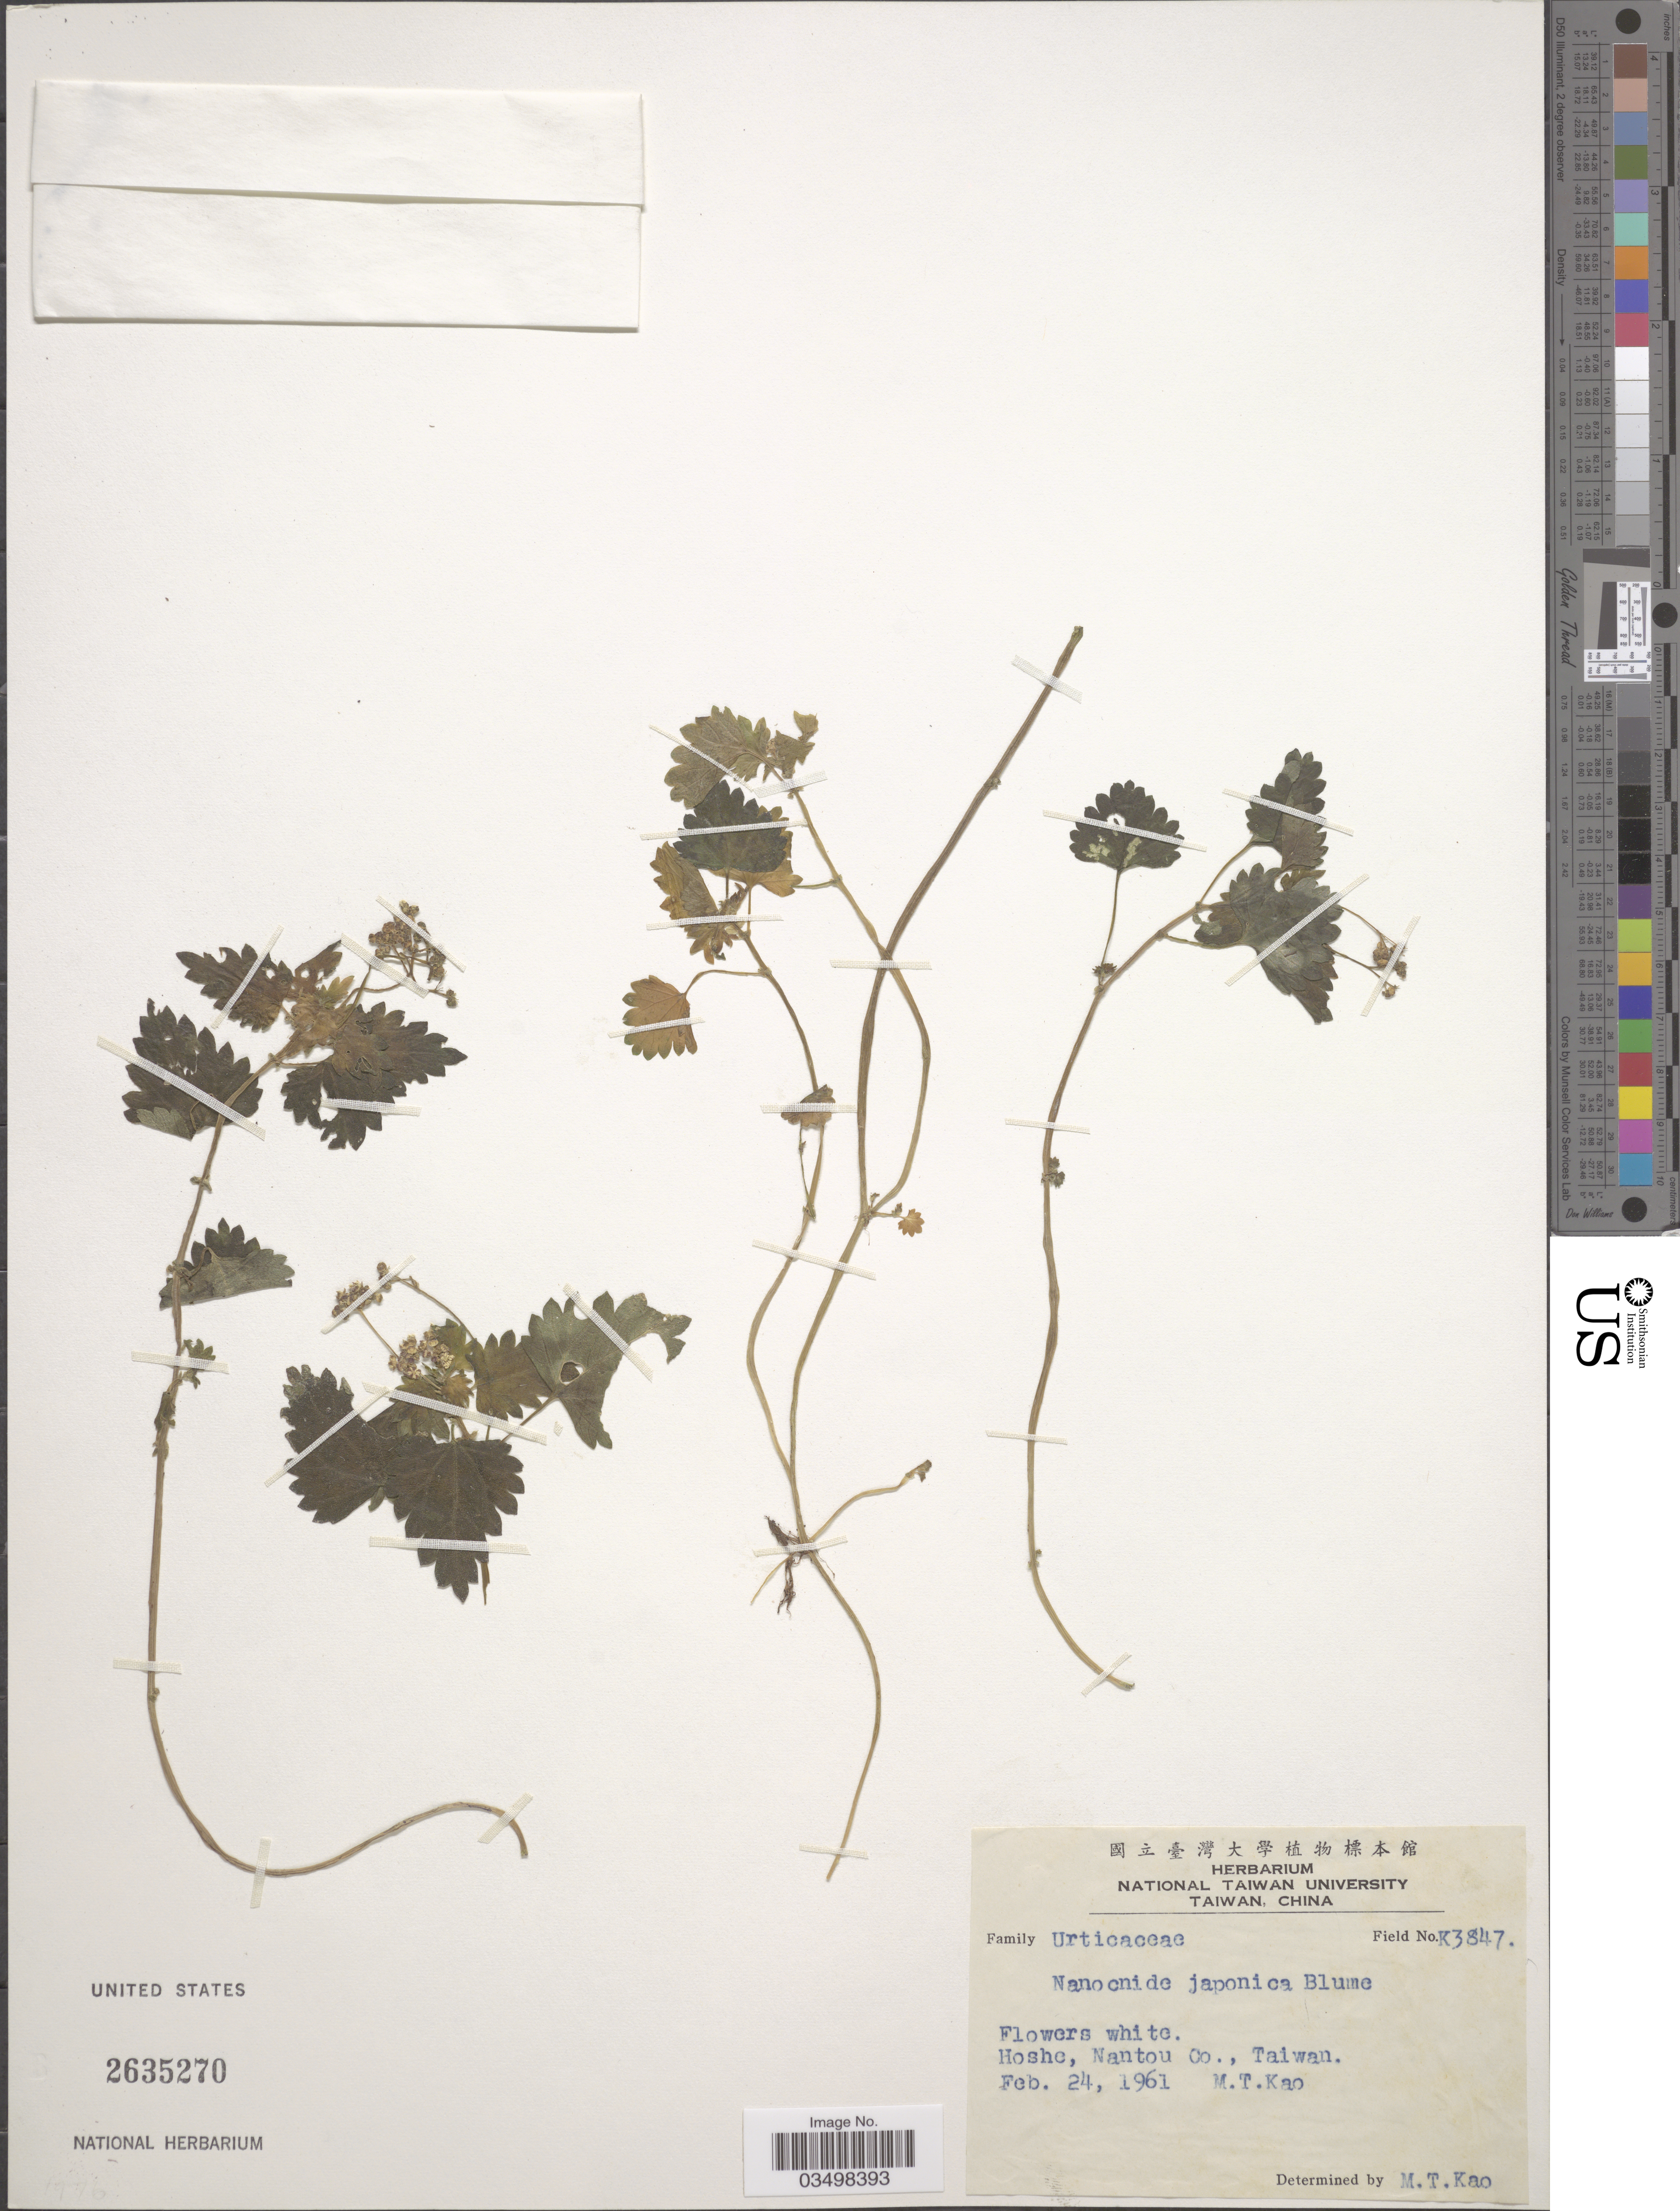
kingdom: Plantae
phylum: Tracheophyta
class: Magnoliopsida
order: Rosales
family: Urticaceae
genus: Nanocnide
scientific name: Nanocnide japonica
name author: Blume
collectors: M. T. Kao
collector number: K3847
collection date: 1961-02-24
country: Taiwan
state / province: Nantou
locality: Hoshe, Nantou Co.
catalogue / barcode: US 2635270